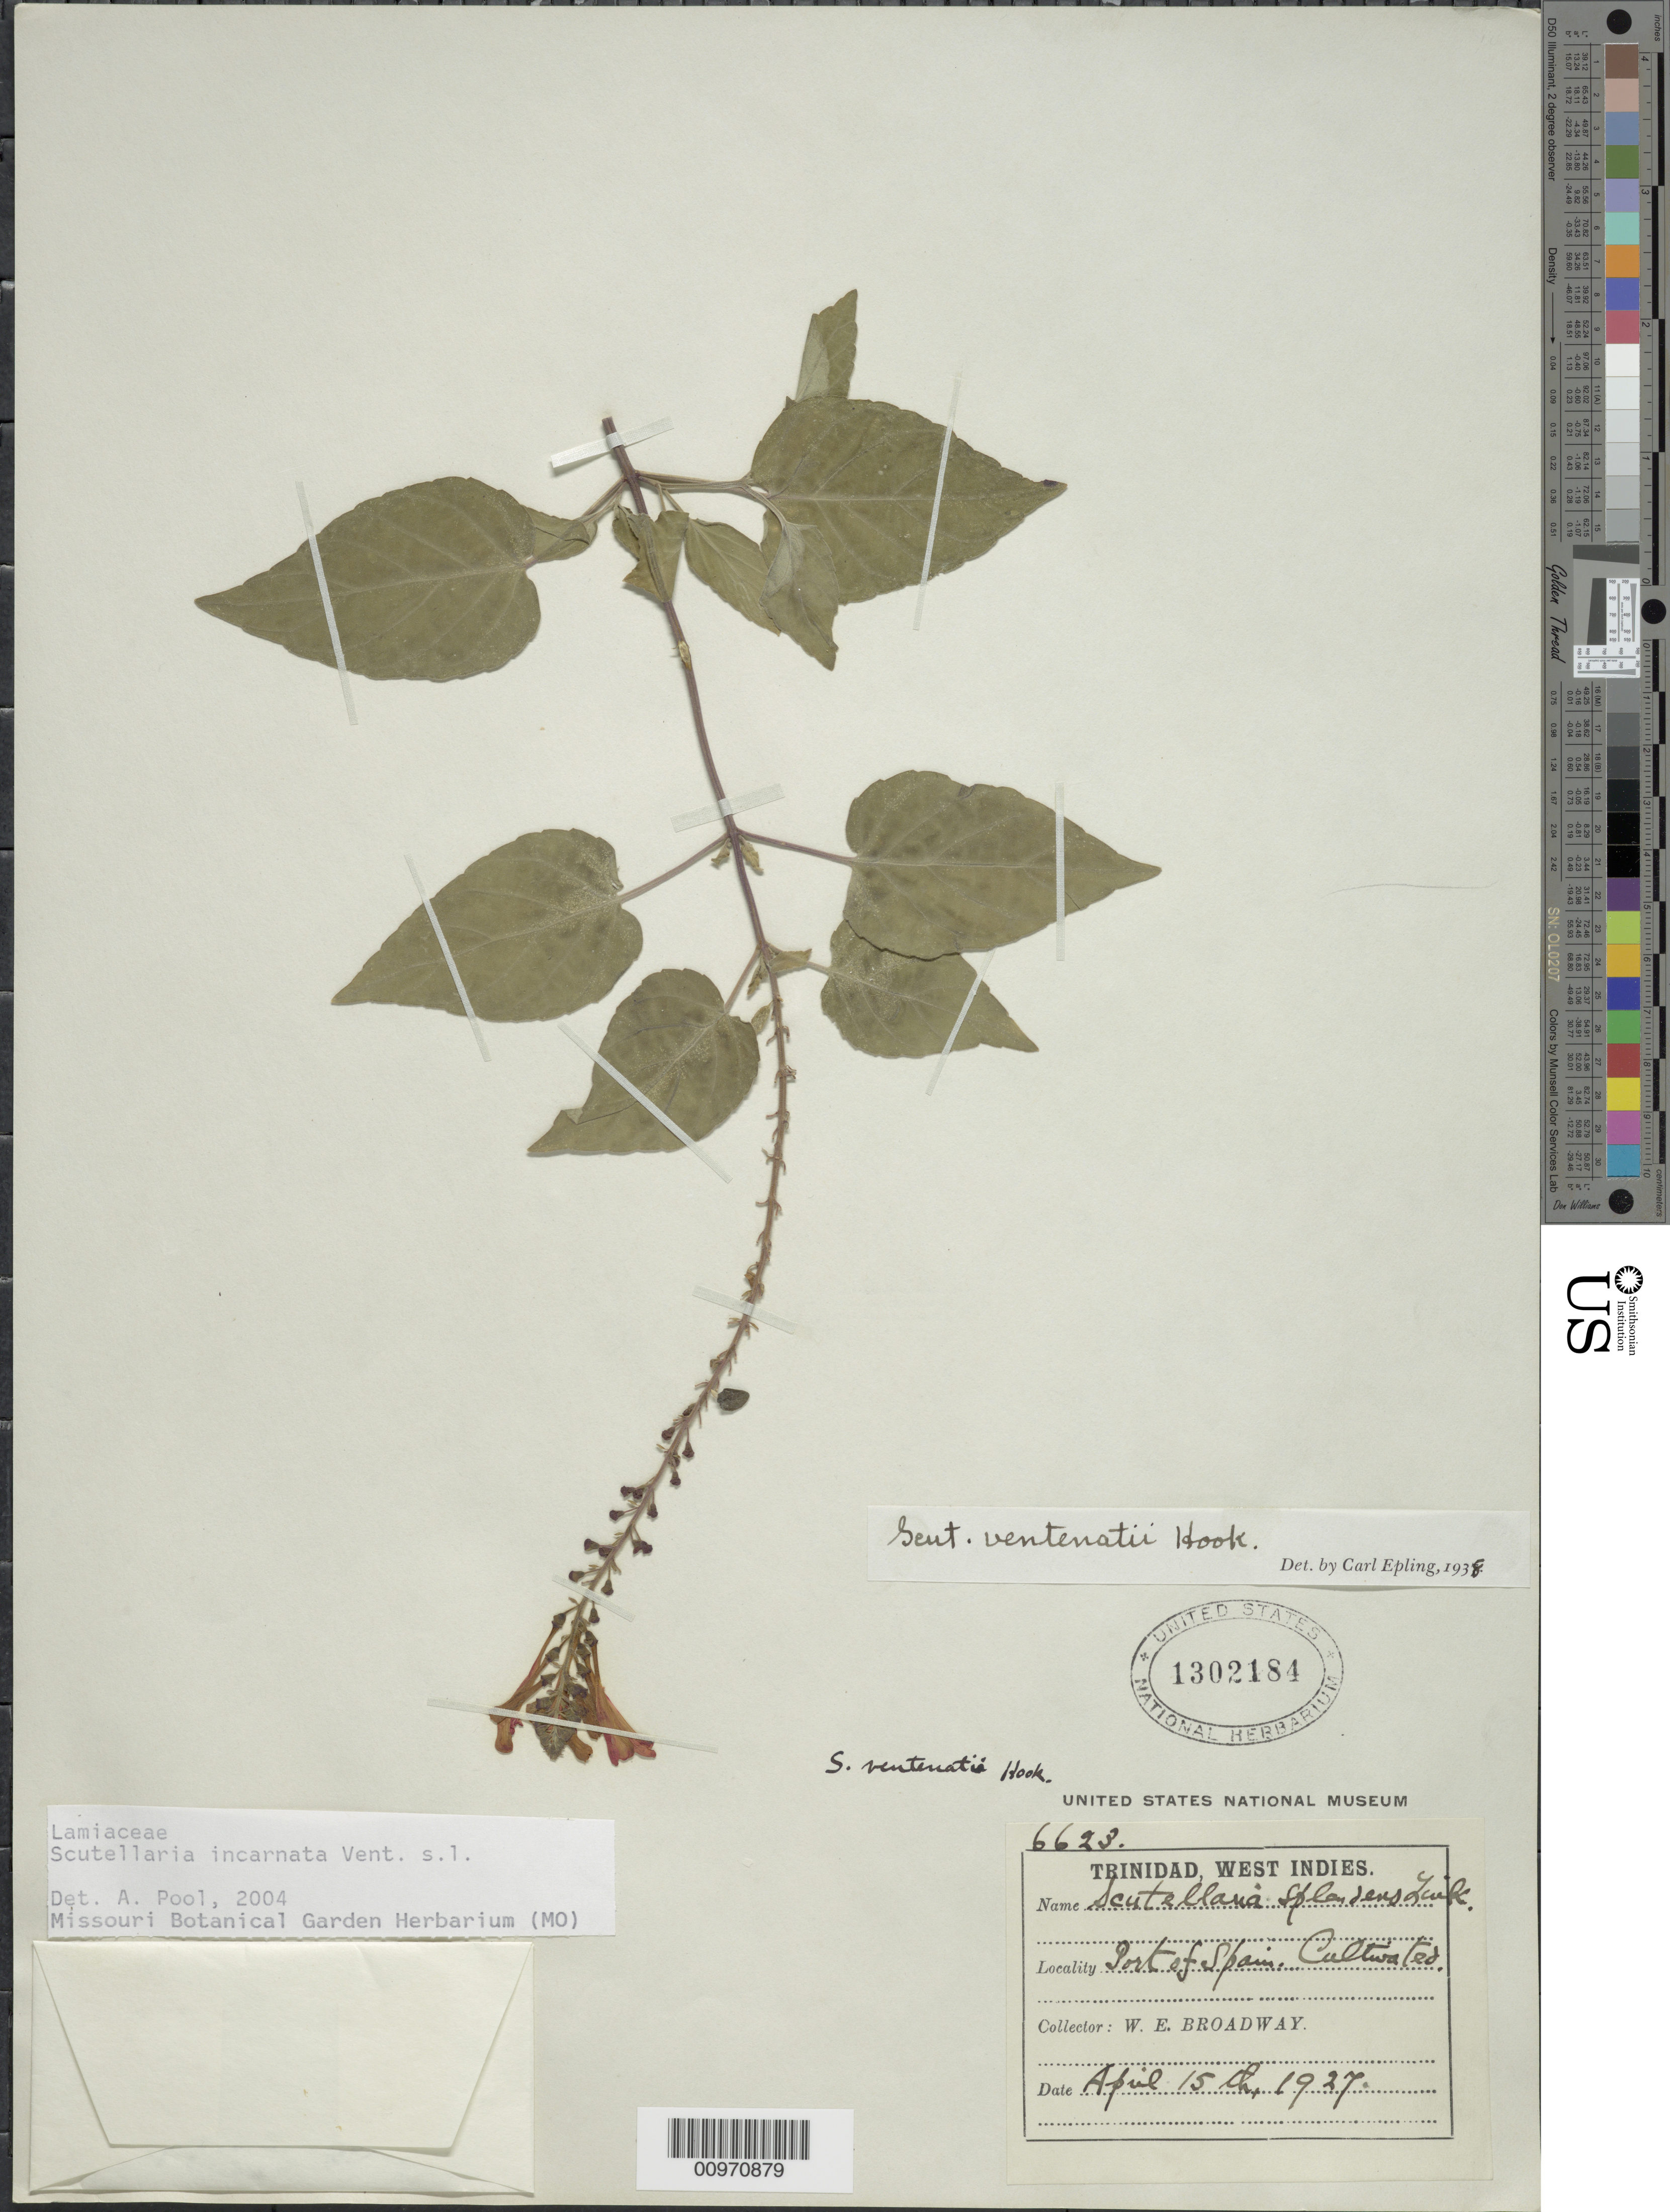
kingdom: Plantae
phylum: Tracheophyta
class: Magnoliopsida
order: Lamiales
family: Lamiaceae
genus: Scutellaria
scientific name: Scutellaria incarnata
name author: Vent.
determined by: Pool, A., (MO), Missouri Botanical Garden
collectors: W. E. Broadway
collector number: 6623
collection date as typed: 15 Apr 1927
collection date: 1927-04-15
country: Trinidad and Tobago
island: Trinidad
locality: Port of Spain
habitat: Cultivated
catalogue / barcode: US 1302184